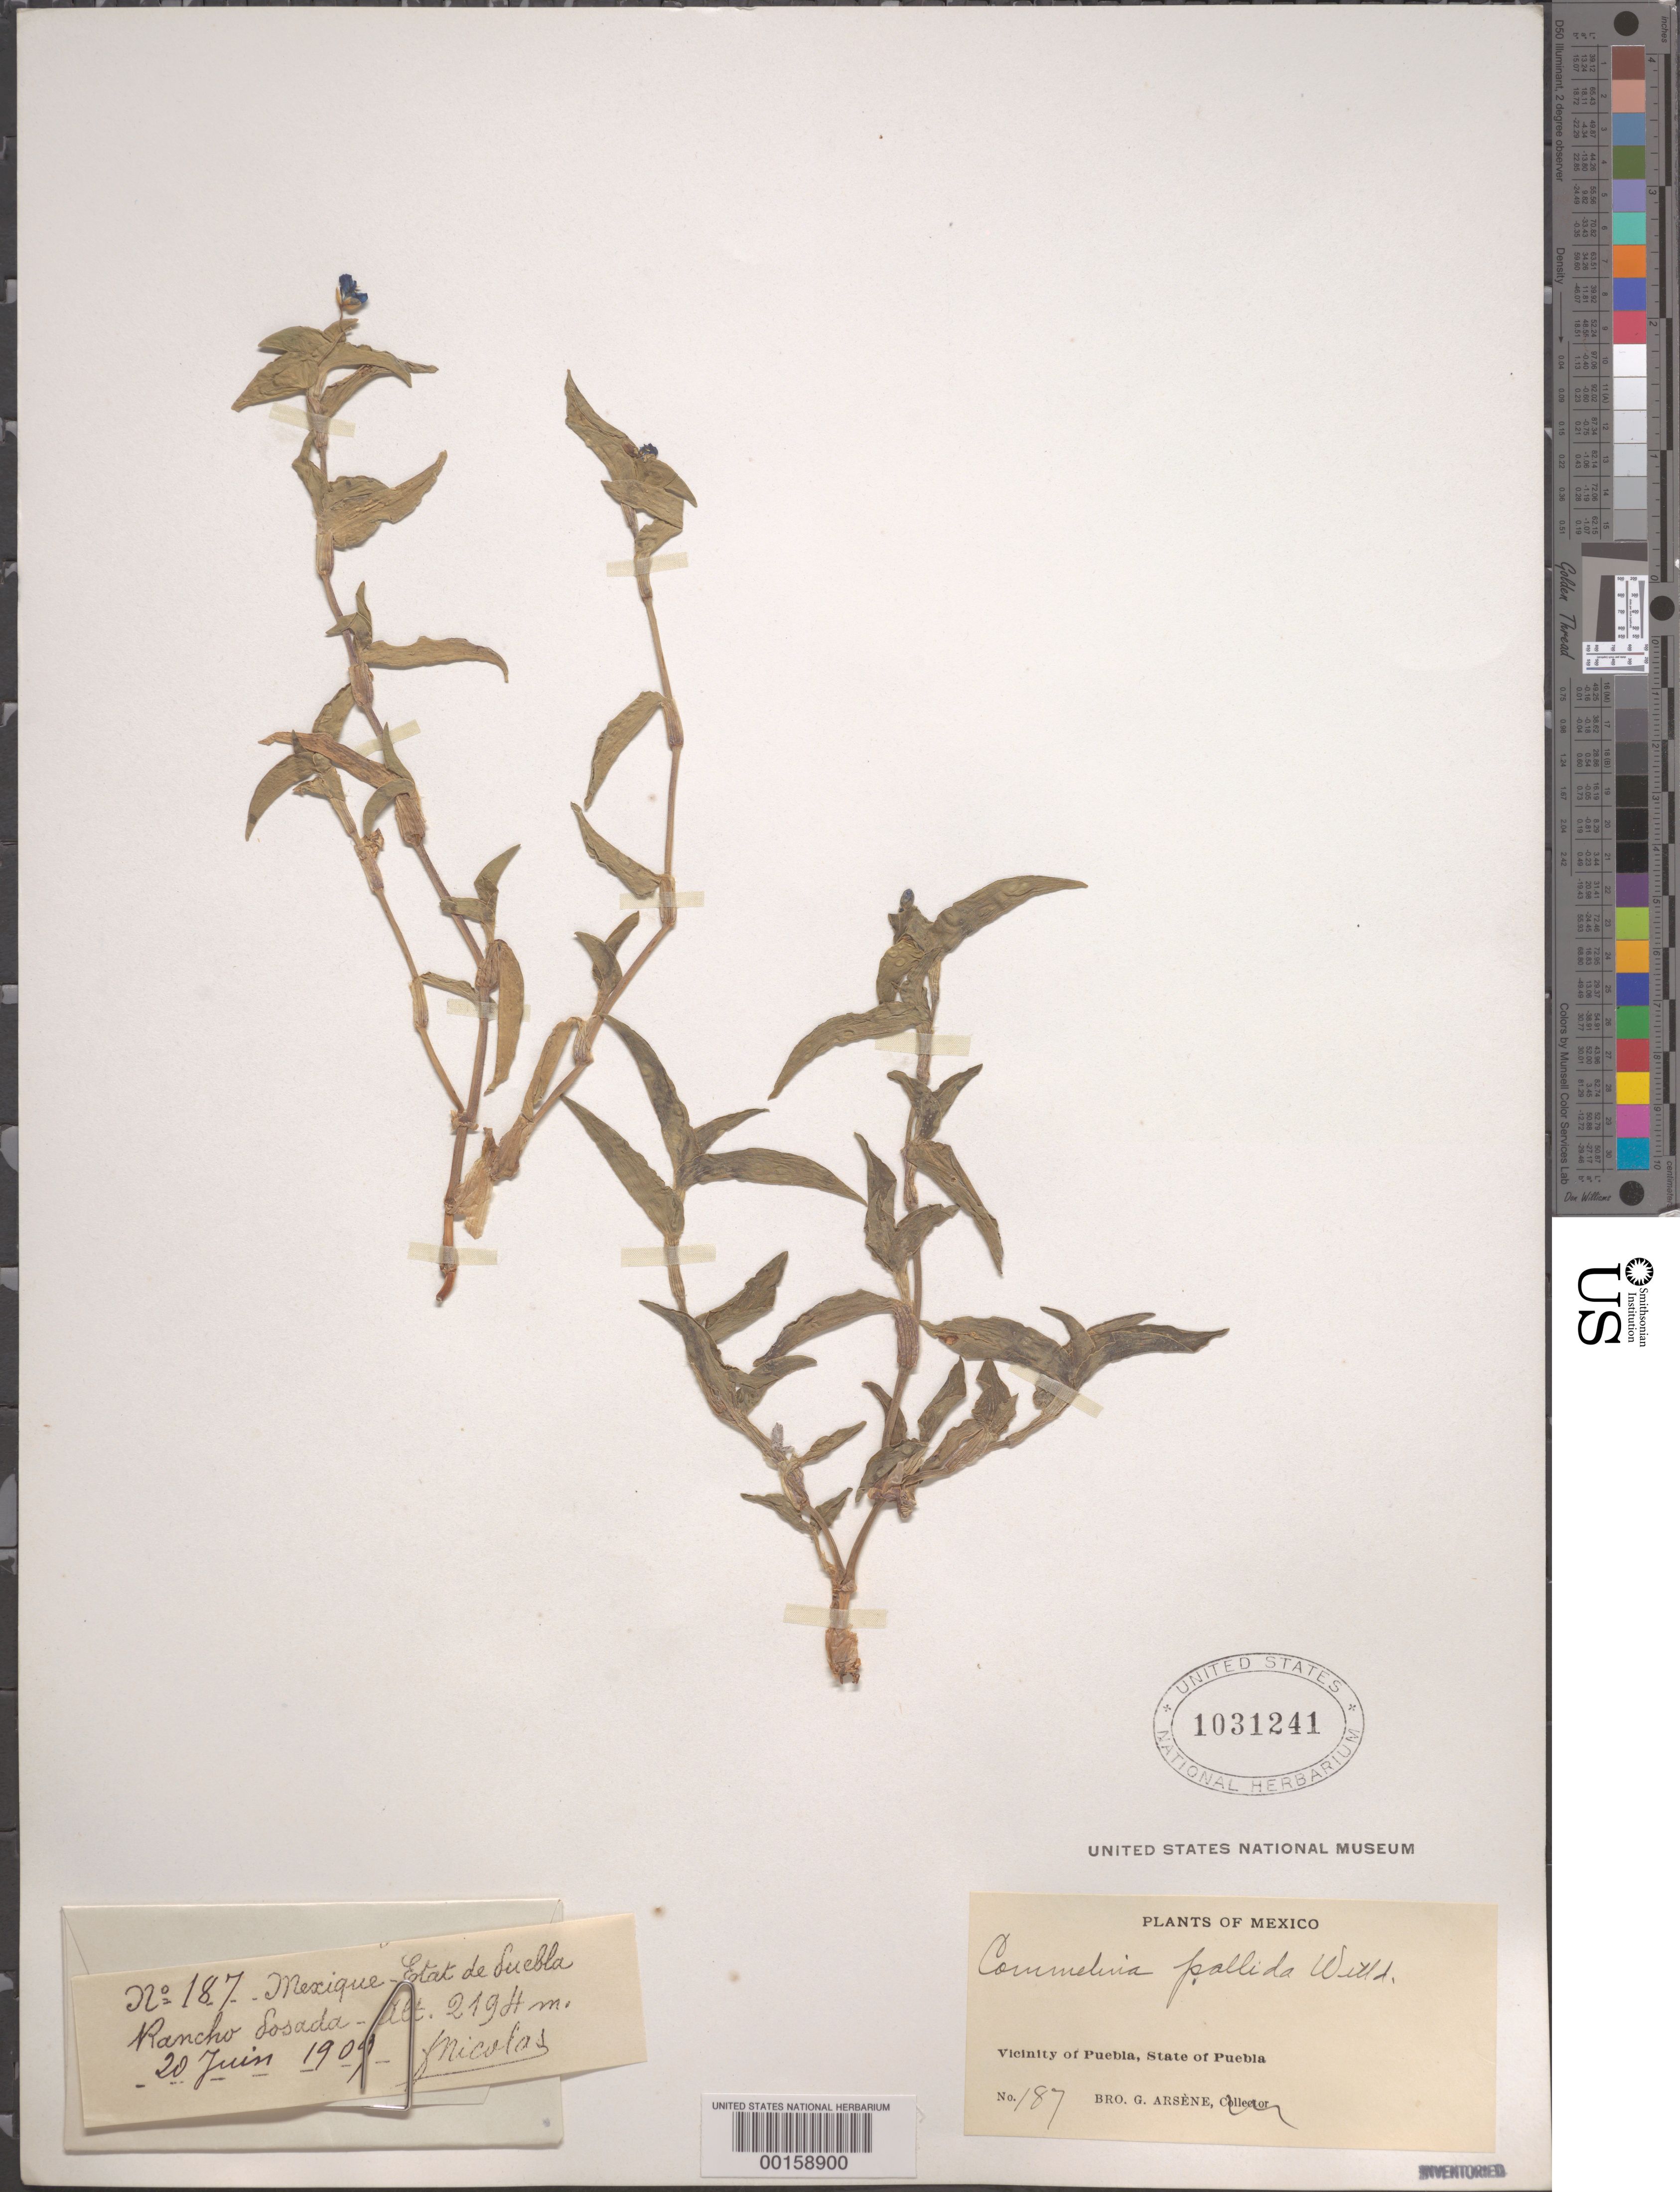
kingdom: Plantae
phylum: Tracheophyta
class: Liliopsida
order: Commelinales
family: Commelinaceae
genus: Commelina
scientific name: Commelina pallida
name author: Willd.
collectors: Bro. G. Arsène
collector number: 187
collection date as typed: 20 Jun 1909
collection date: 1909-06-20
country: Mexico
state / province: Puebla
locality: Rancho Posada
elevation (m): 219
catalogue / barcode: US 1031241